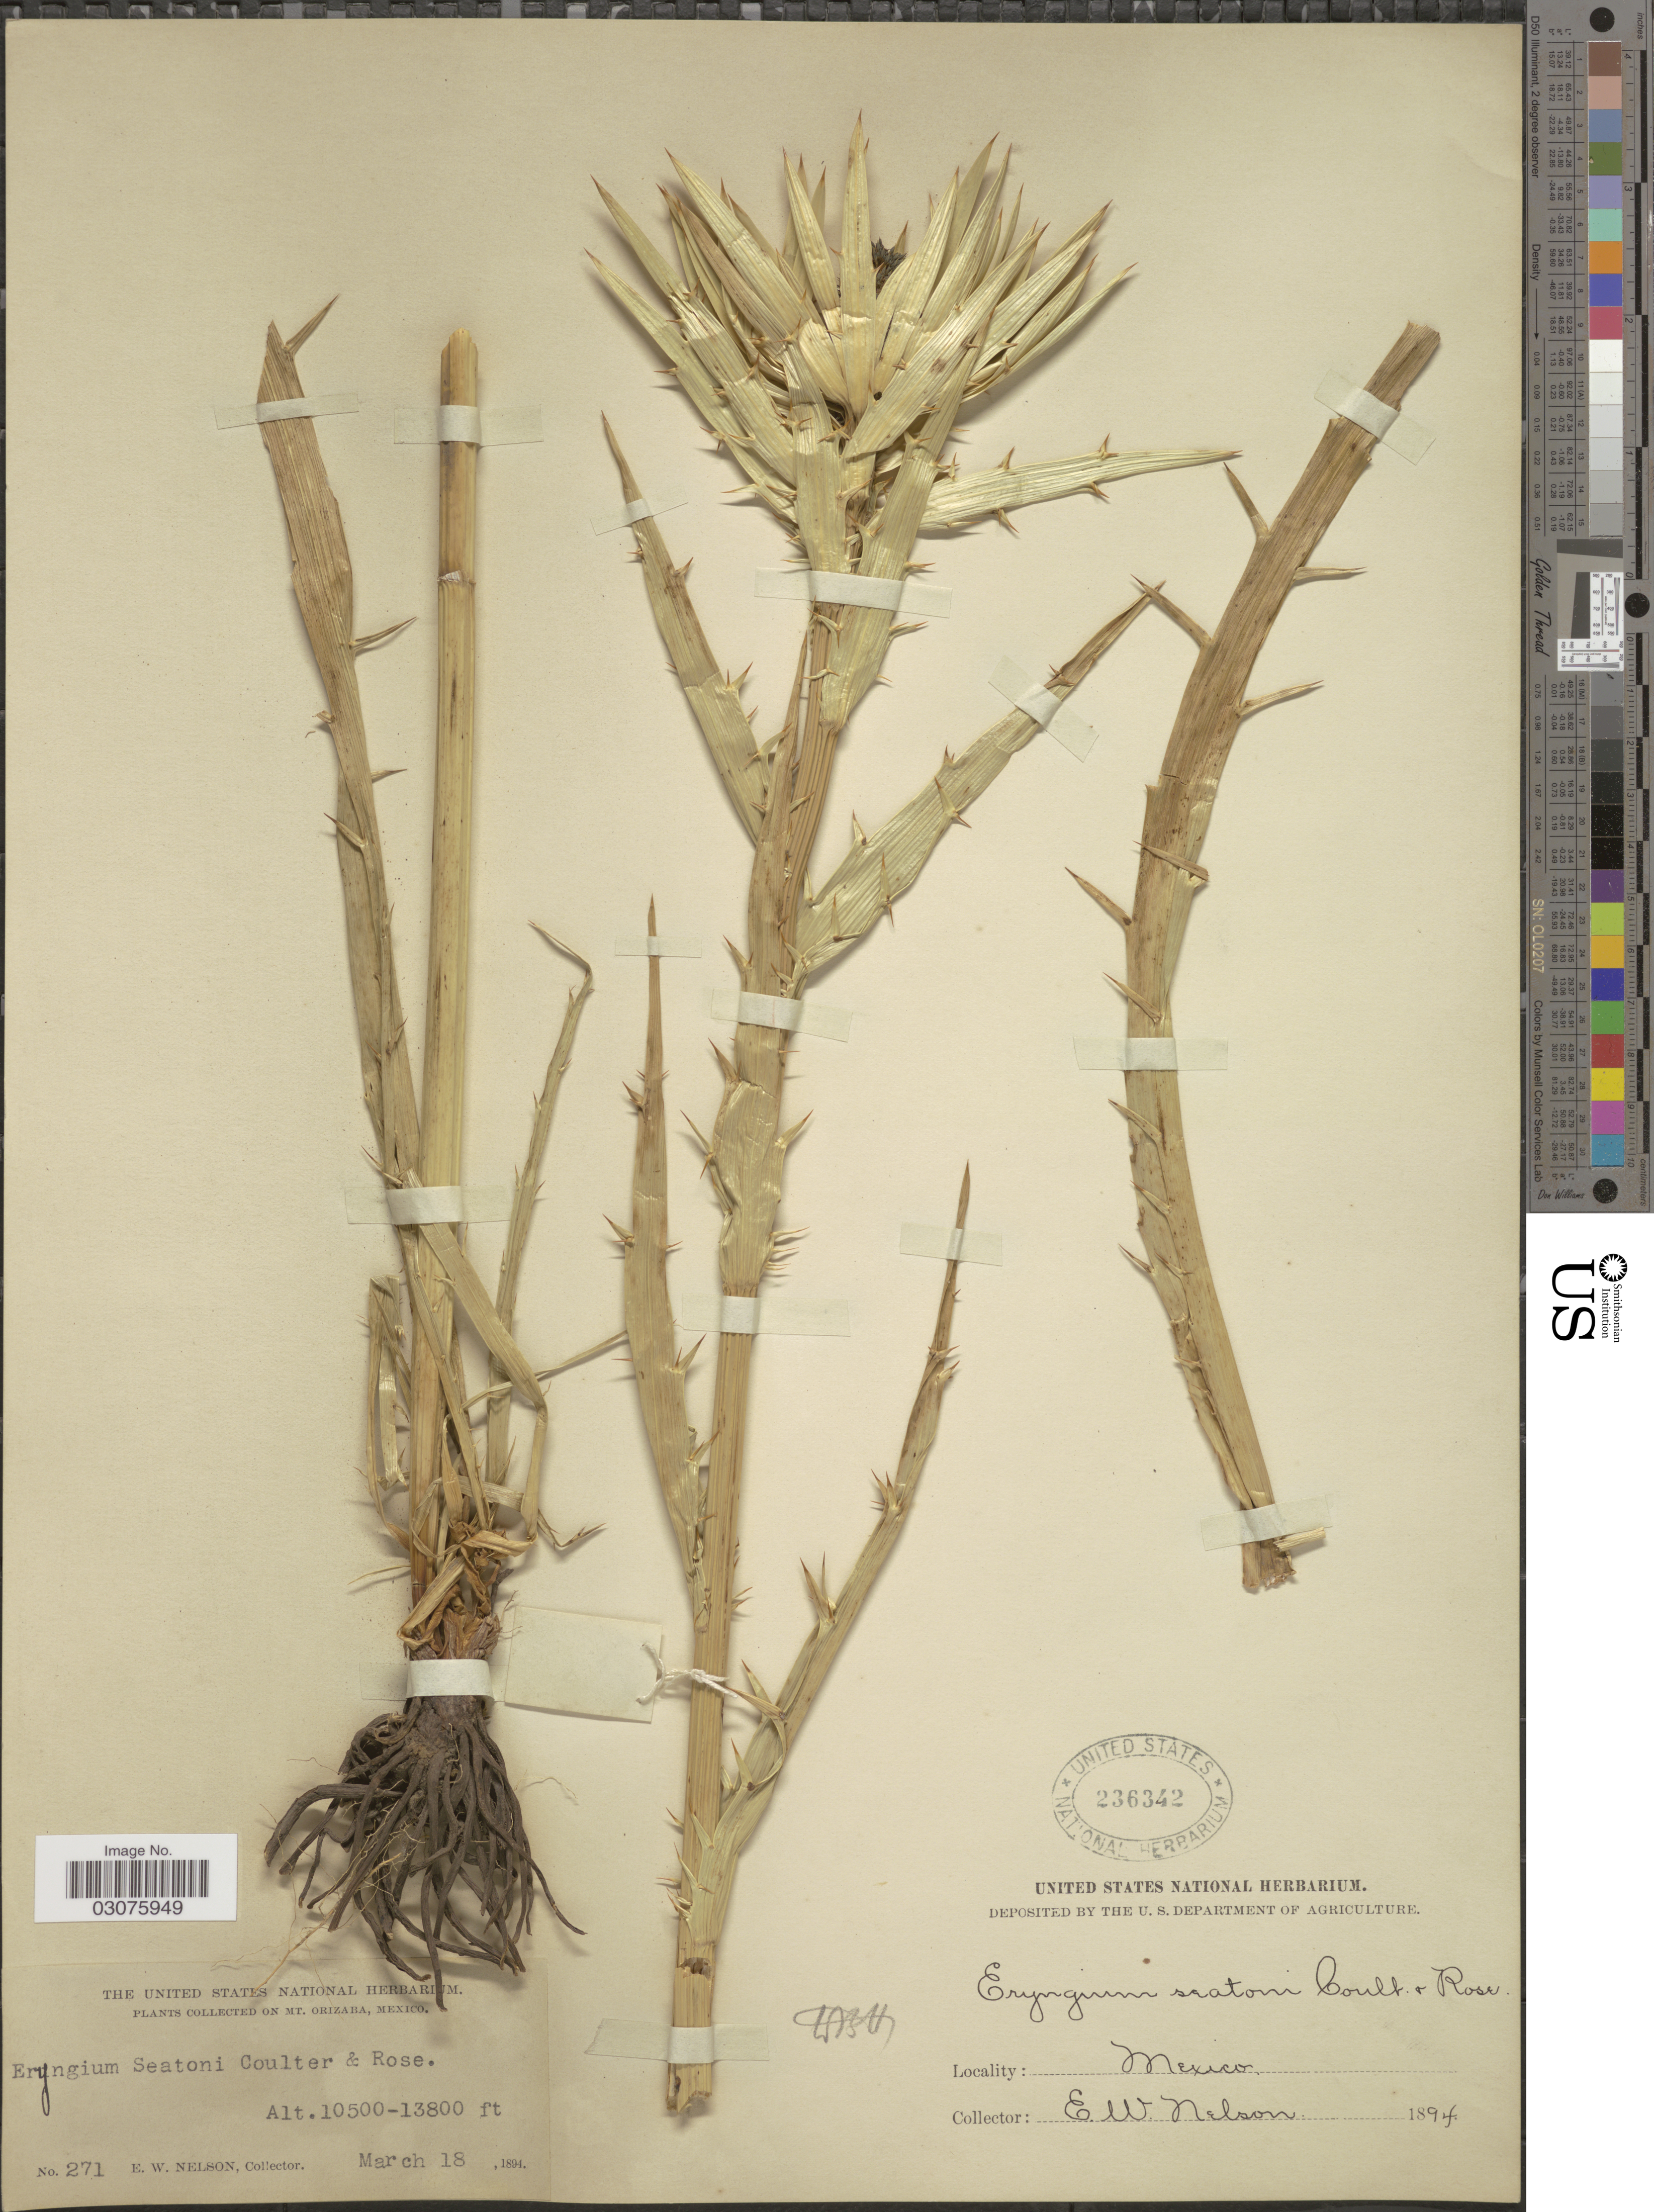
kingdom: Plantae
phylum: Tracheophyta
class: Magnoliopsida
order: Apiales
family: Apiaceae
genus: Eryngium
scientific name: Eryngium proteiflorum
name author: F. Delaroche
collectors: E. W. Nelson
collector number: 271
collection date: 1894-03-18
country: Mexico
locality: Collected on Mt. Orizaba.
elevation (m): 3200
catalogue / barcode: US 236342